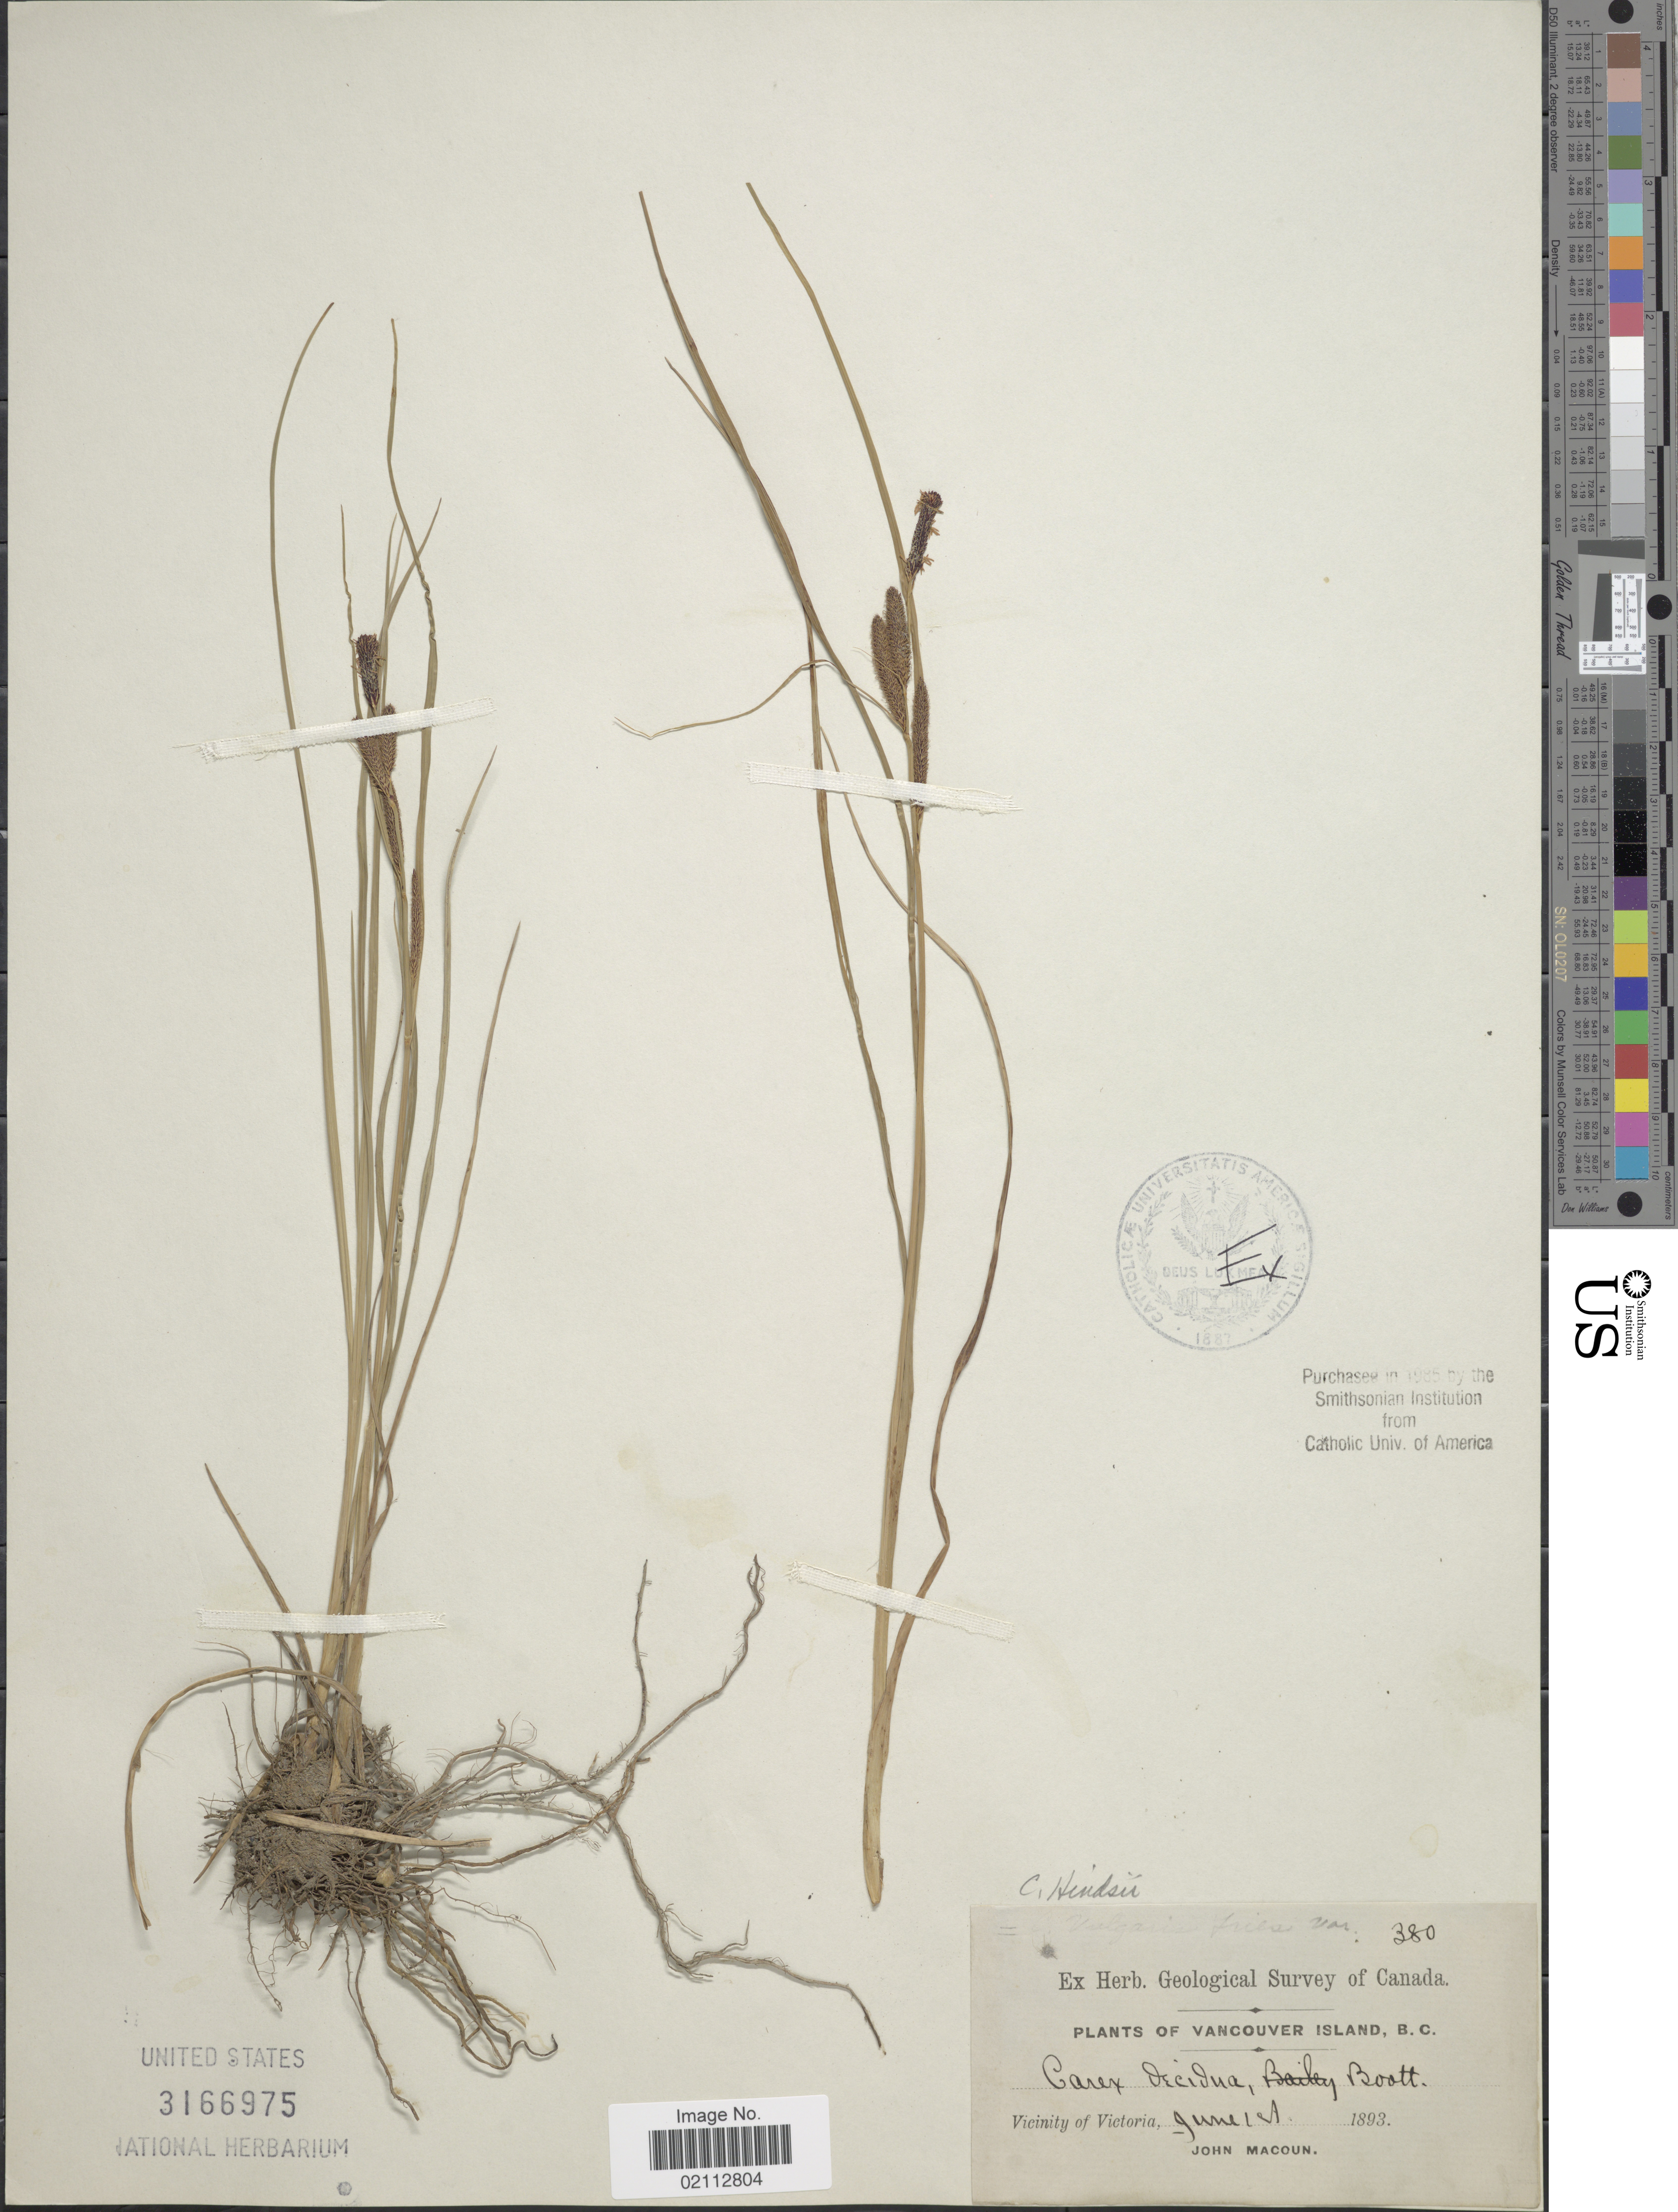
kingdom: Plantae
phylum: Tracheophyta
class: Liliopsida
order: Poales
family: Cyperaceae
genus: Carex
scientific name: Carex kelloggii var. limnophila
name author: (Holm) B.L. Wilson & R.E. Brainerd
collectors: J. Macoun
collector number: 380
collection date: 1893-06-01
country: Canada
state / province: British Columbia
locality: Vancouver Island. Vicinity of Victoria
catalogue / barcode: US 3166975